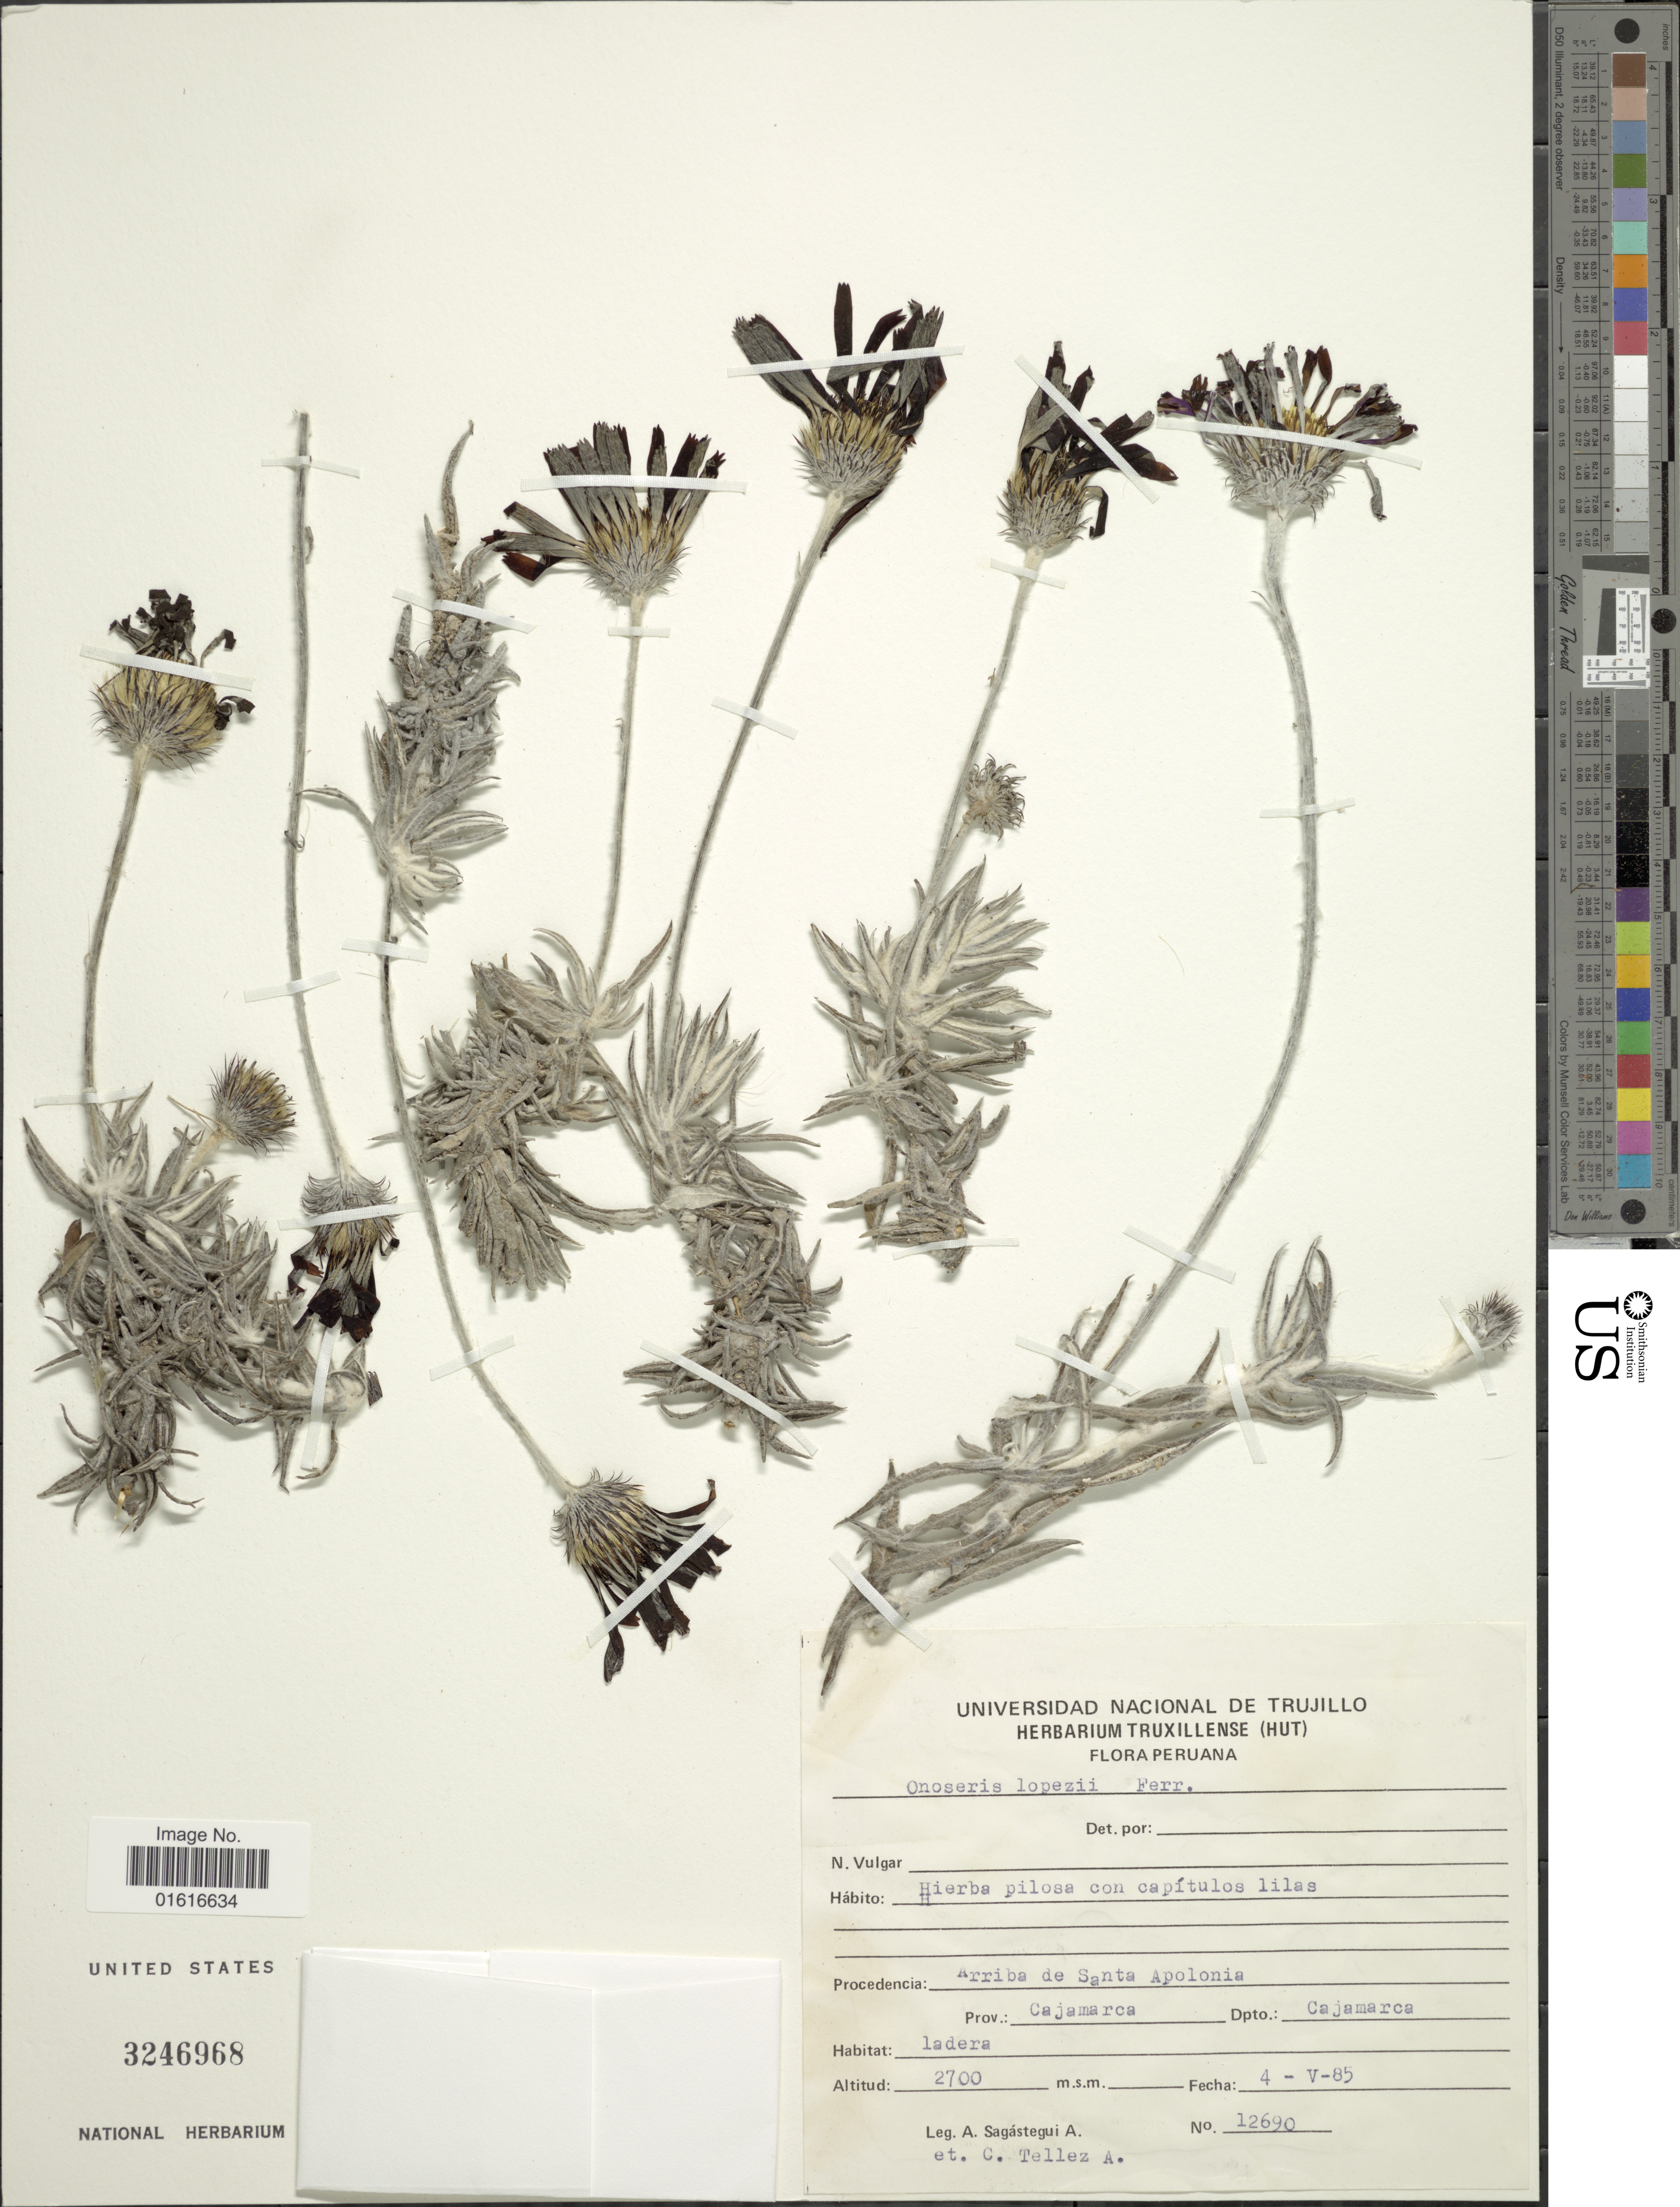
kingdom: Plantae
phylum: Tracheophyta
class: Magnoliopsida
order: Asterales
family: Asteraceae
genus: Onoseris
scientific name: Onoseris lopezii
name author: Ferreyra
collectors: A. Sagástegui A. & C. Tellez-A.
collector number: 12690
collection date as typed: Transcribed d/m/y: 4/5/85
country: Peru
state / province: Cajamarca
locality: Procedencia: Arriba de Santa Apolonia, Prov. Cajamarca, Dpto. Cajamarca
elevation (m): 2700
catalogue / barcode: US 3246968